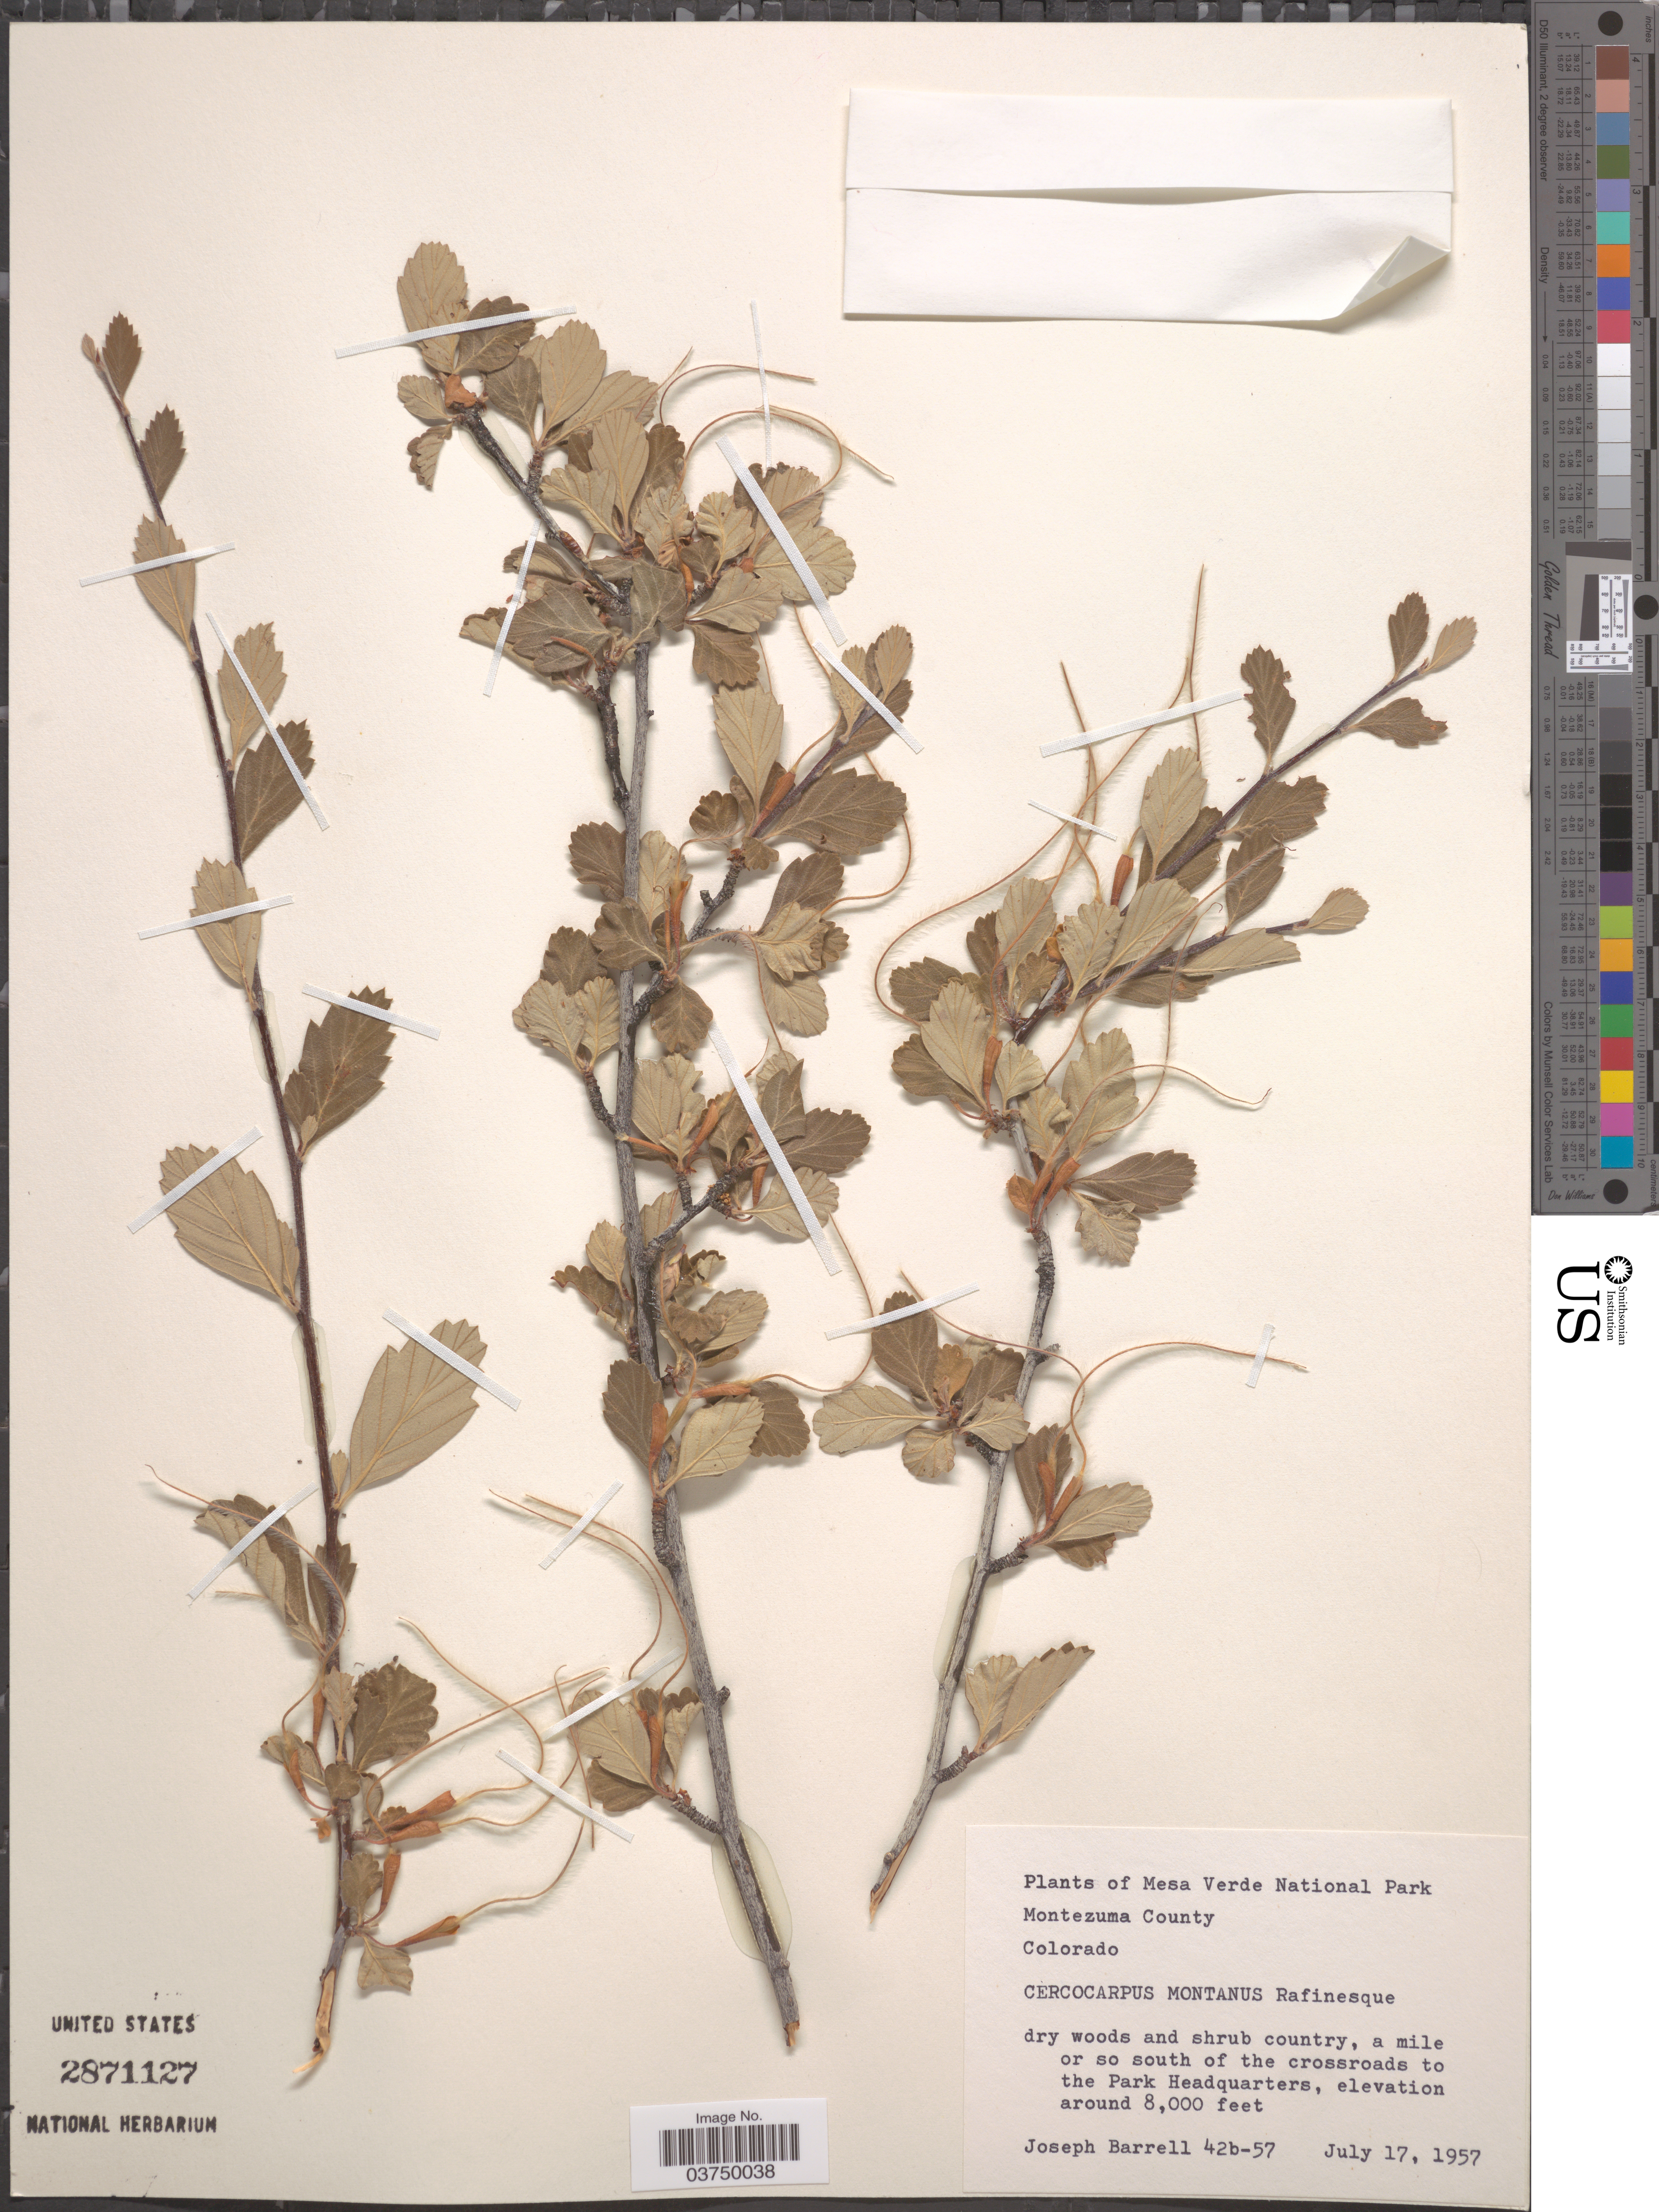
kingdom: Plantae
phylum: Tracheophyta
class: Magnoliopsida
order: Rosales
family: Rosaceae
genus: Cercocarpus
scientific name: Cercocarpus montanus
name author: Raf.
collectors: J. Barrell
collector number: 42b-57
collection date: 1957-07-17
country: United States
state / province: Colorado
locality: Mesa Verde National Park. Montezuma County. A mile or so south of the crossroads to the Park Headquarters.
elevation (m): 2438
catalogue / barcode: US 2871127